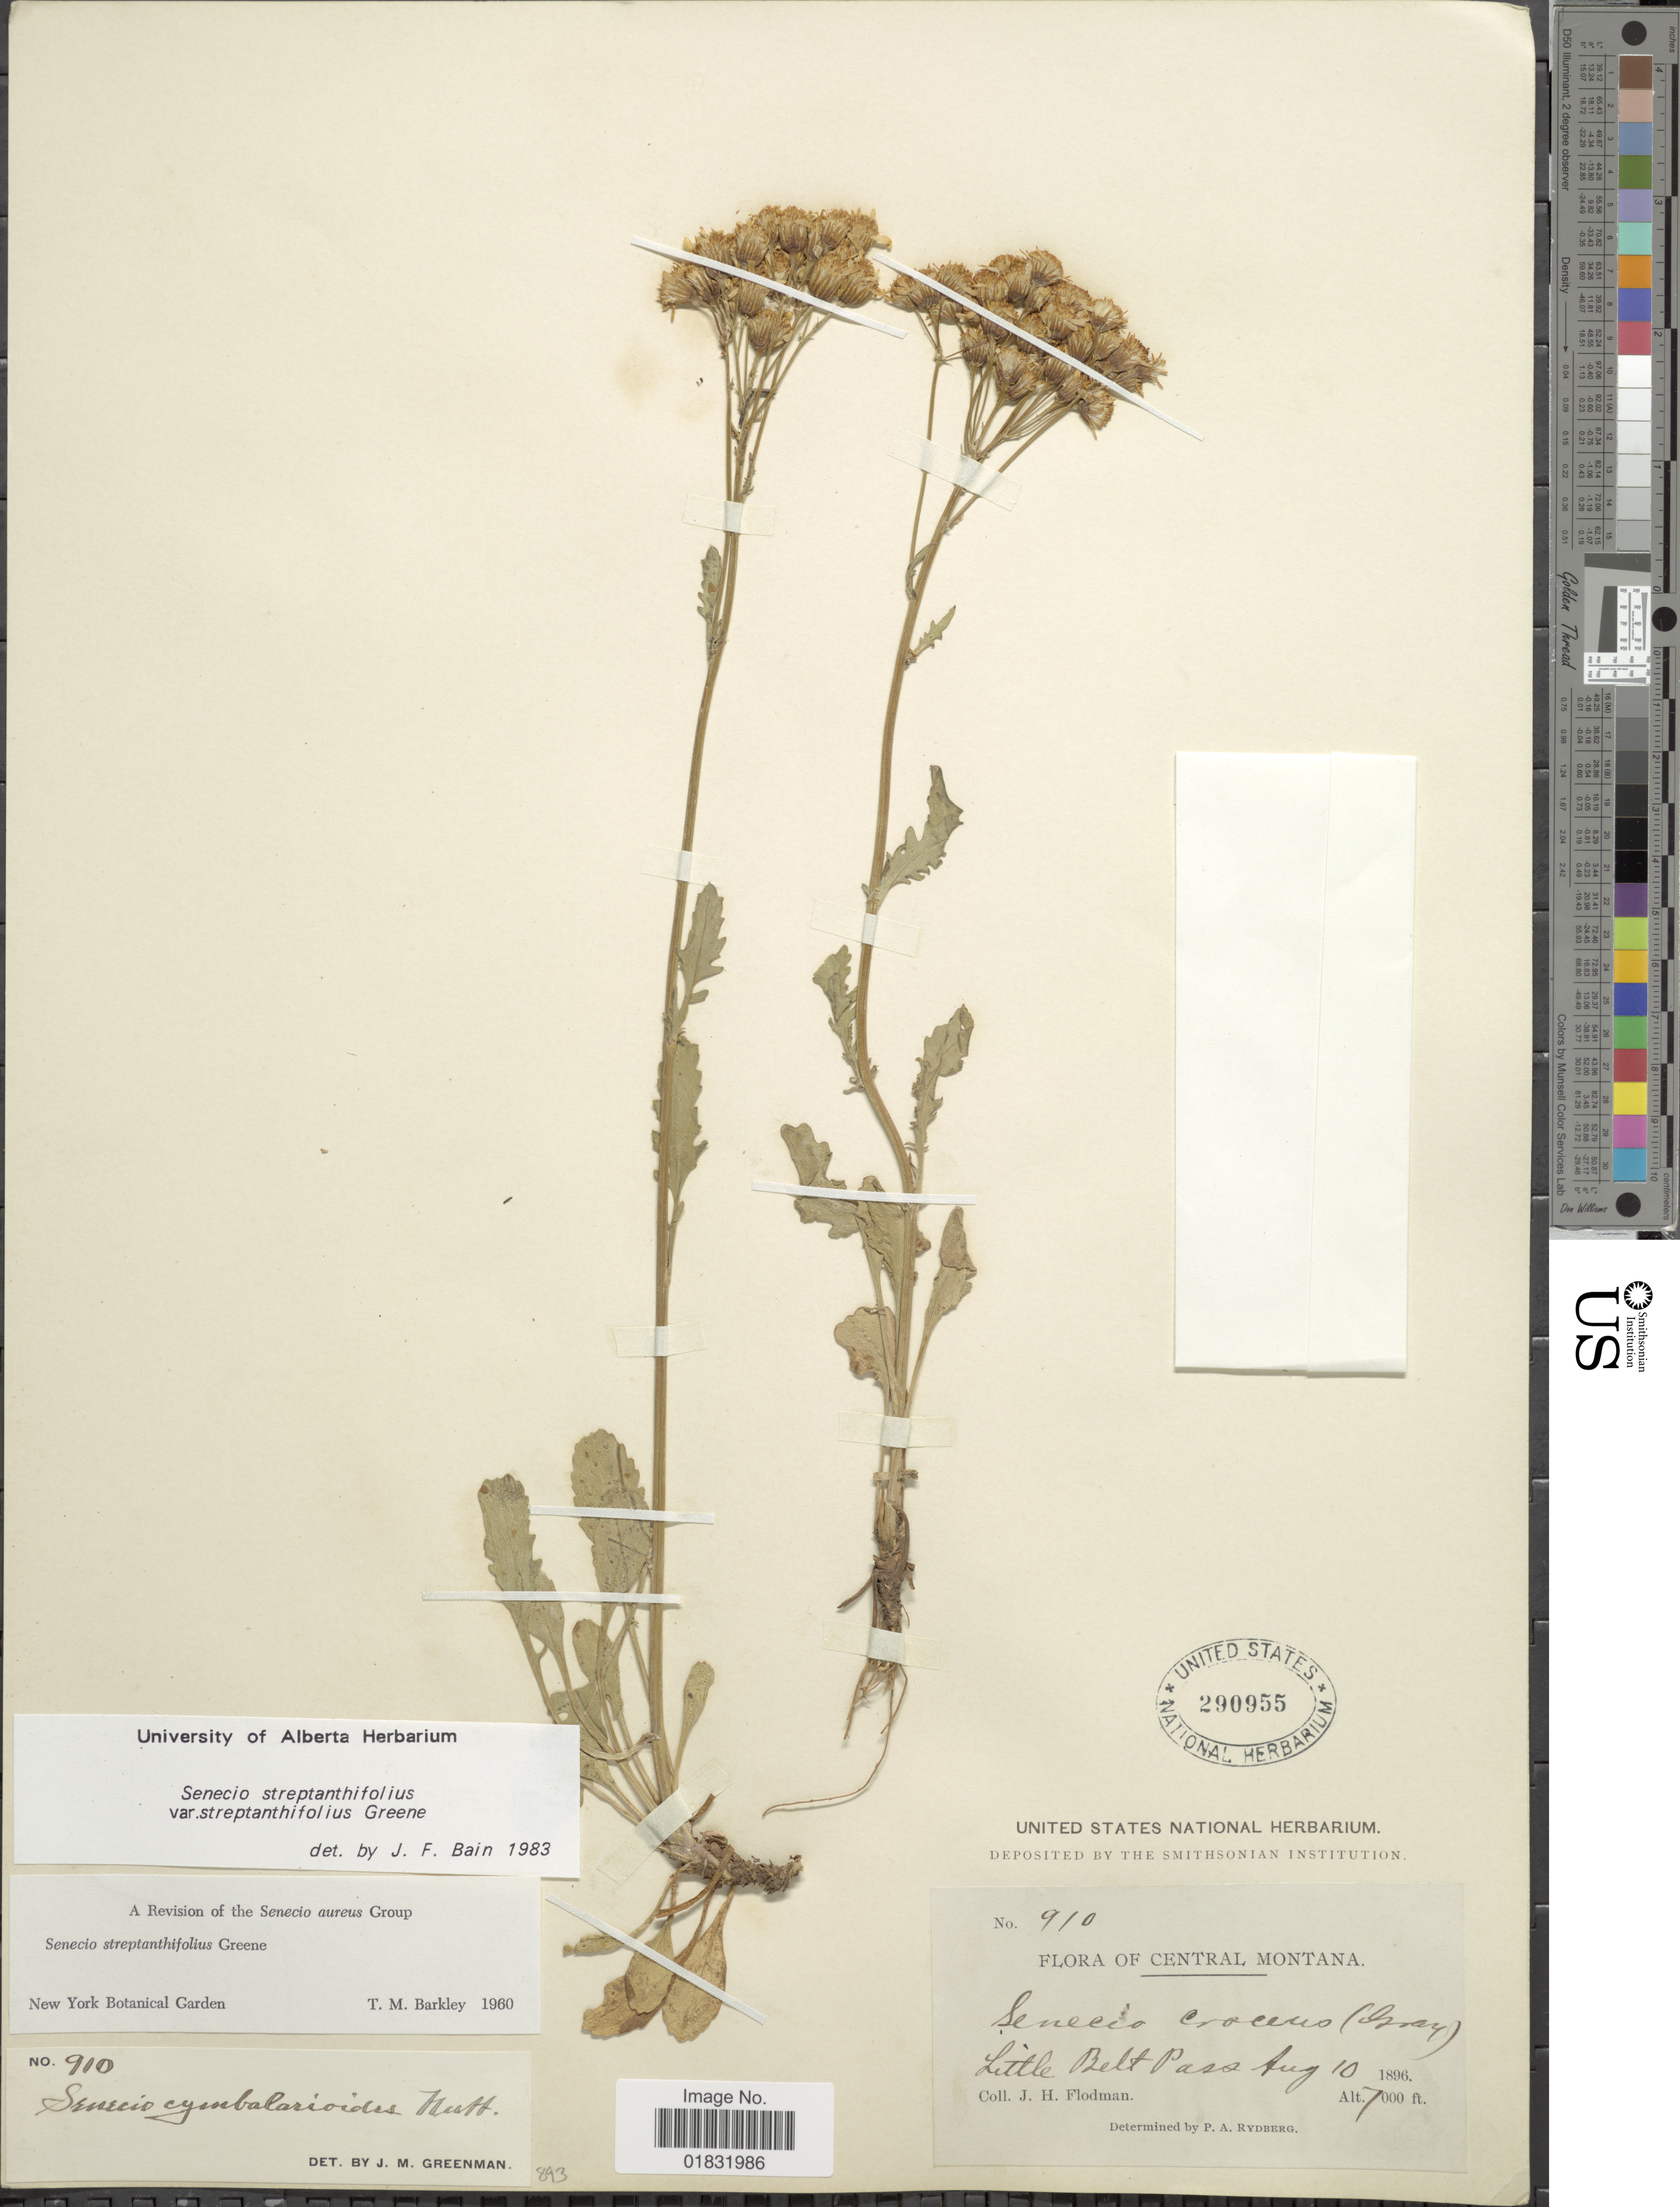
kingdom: Plantae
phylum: Tracheophyta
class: Magnoliopsida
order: Asterales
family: Asteraceae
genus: Packera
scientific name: Packera streptanthifolia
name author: (Greene) W.A. Weber & Á. Löve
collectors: J. Flodman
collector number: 910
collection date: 1896-08-10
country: United States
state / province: Montana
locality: Central Montana, Little Belt Pass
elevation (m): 2134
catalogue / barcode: US 290955